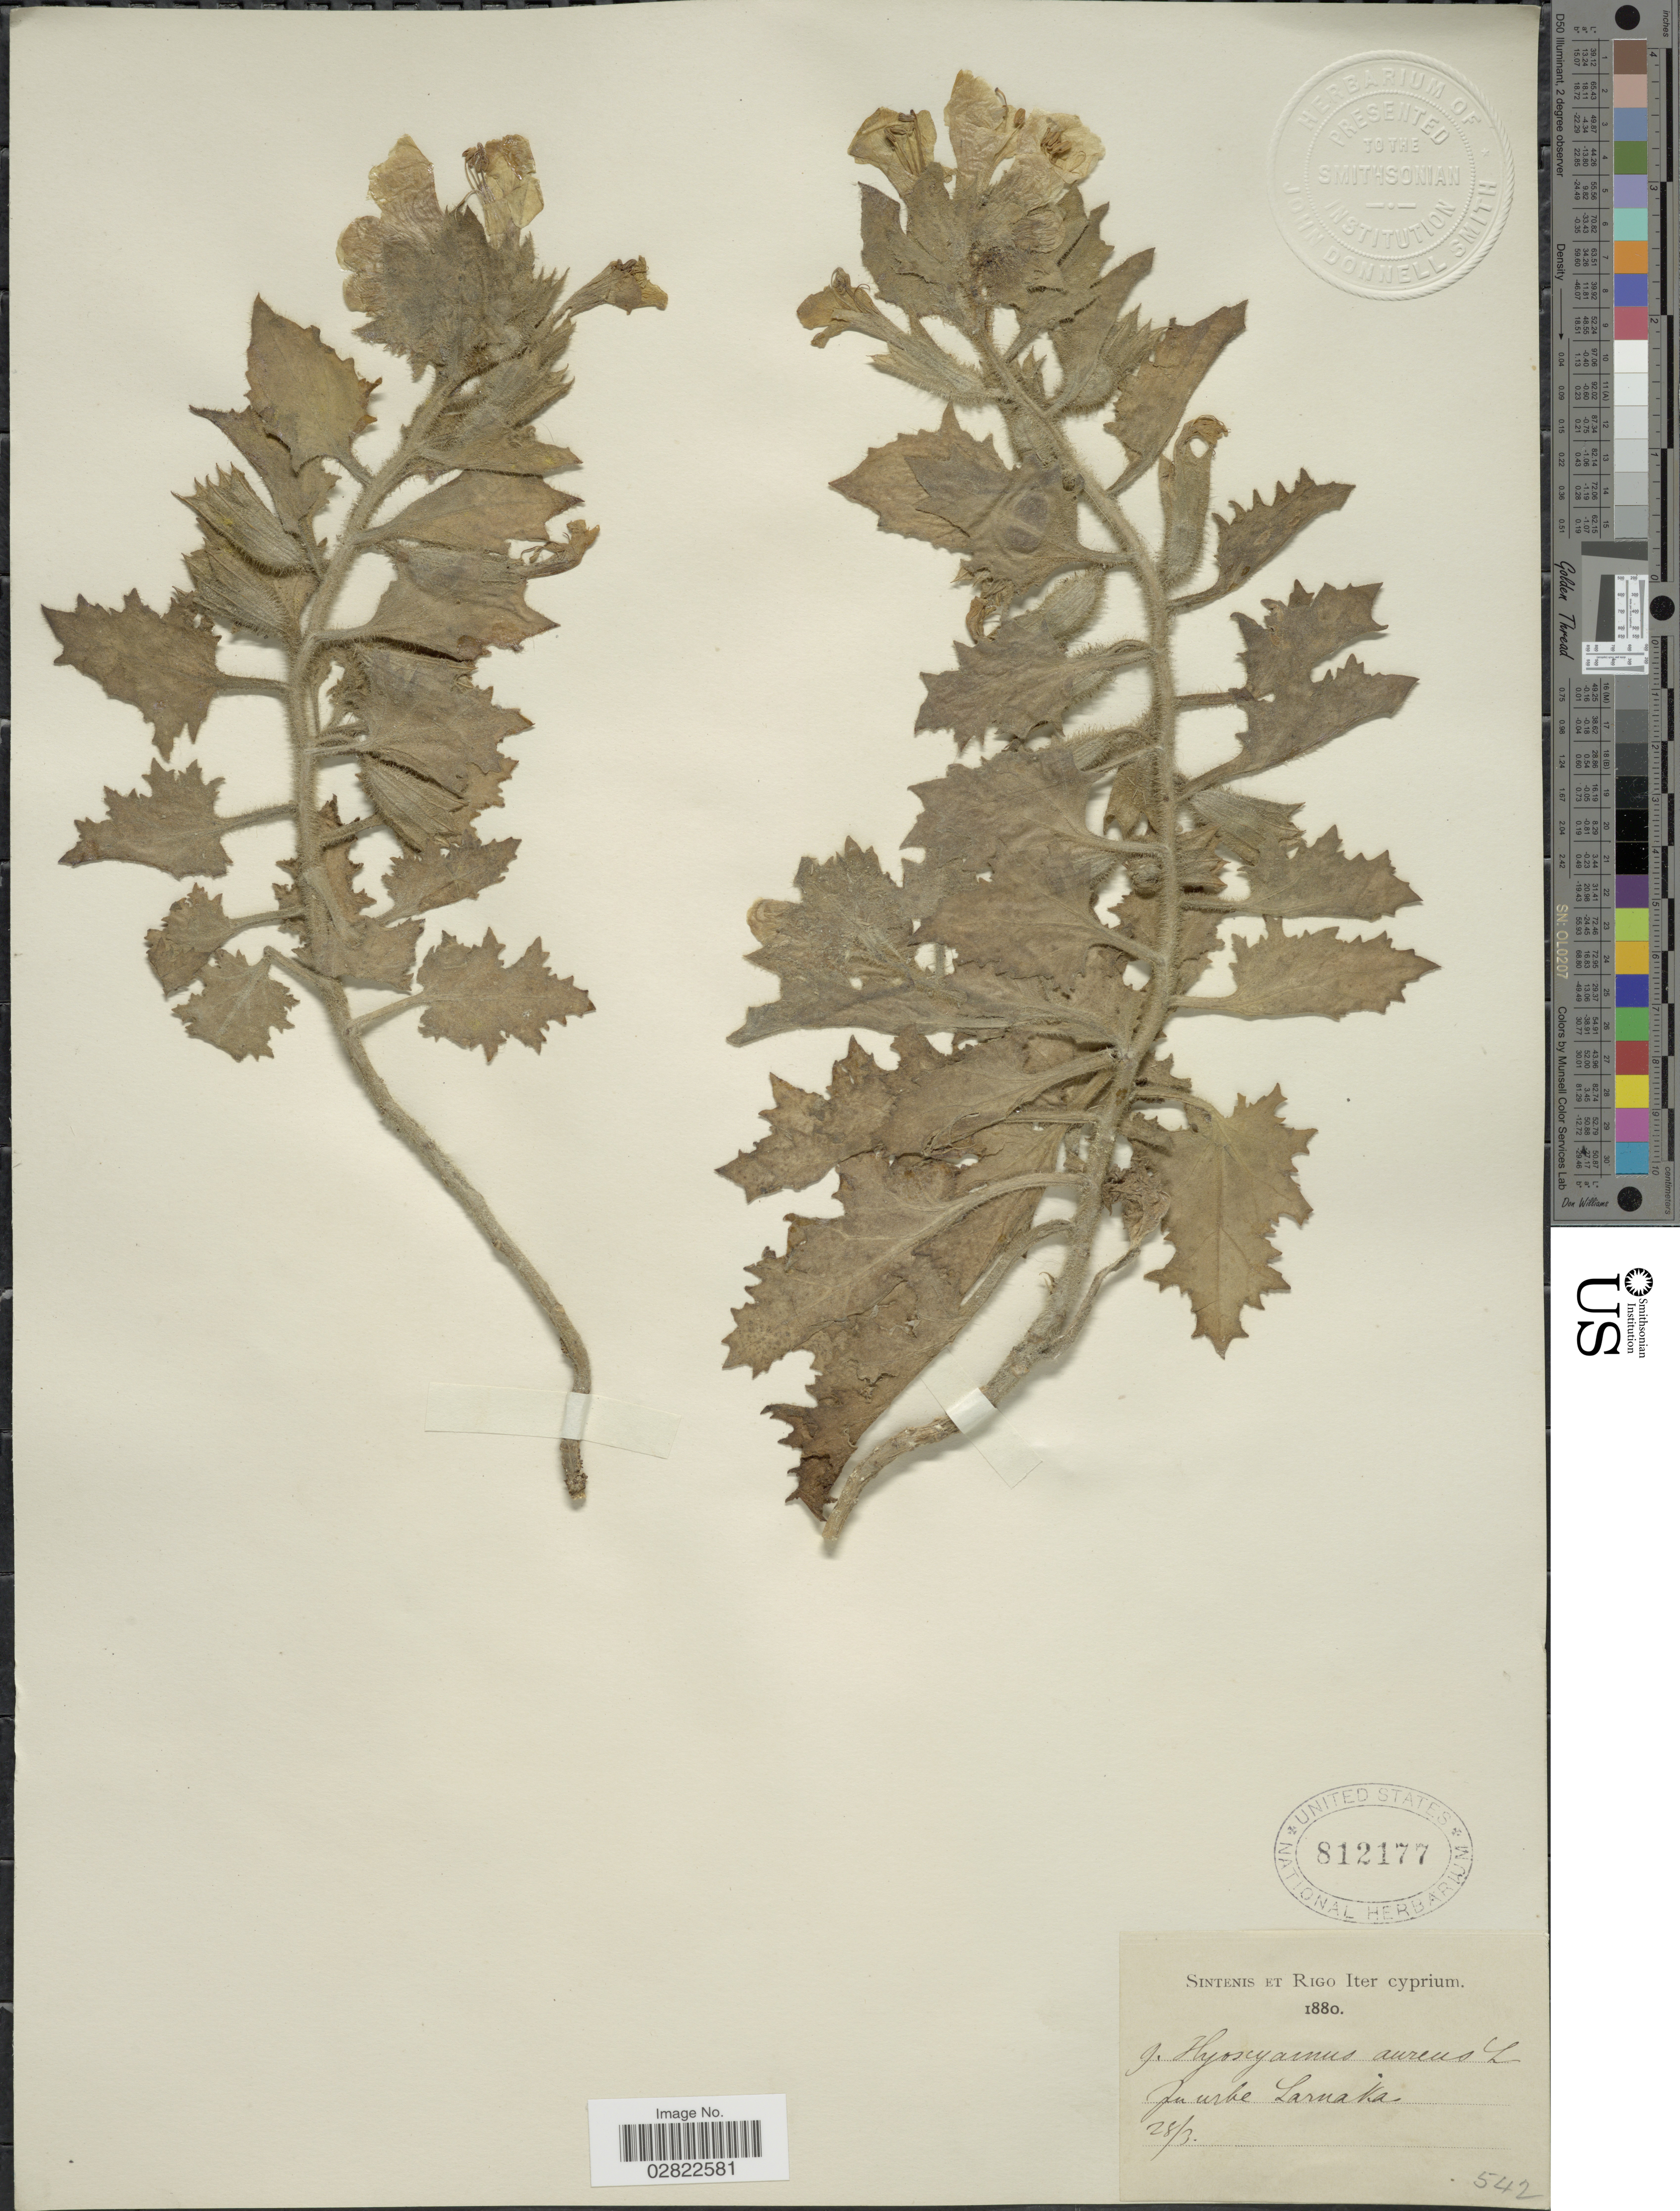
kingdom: Plantae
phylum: Tracheophyta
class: Magnoliopsida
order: Solanales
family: Solanaceae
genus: Hyoscyamus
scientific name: Hyoscyamus aureus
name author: L.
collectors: -. Sintenis & -- Rigo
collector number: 542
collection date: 1880-03-28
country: Cyprus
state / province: Lárnaka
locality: Zu urke [interpreted] Larnaka.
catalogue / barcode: US 812177